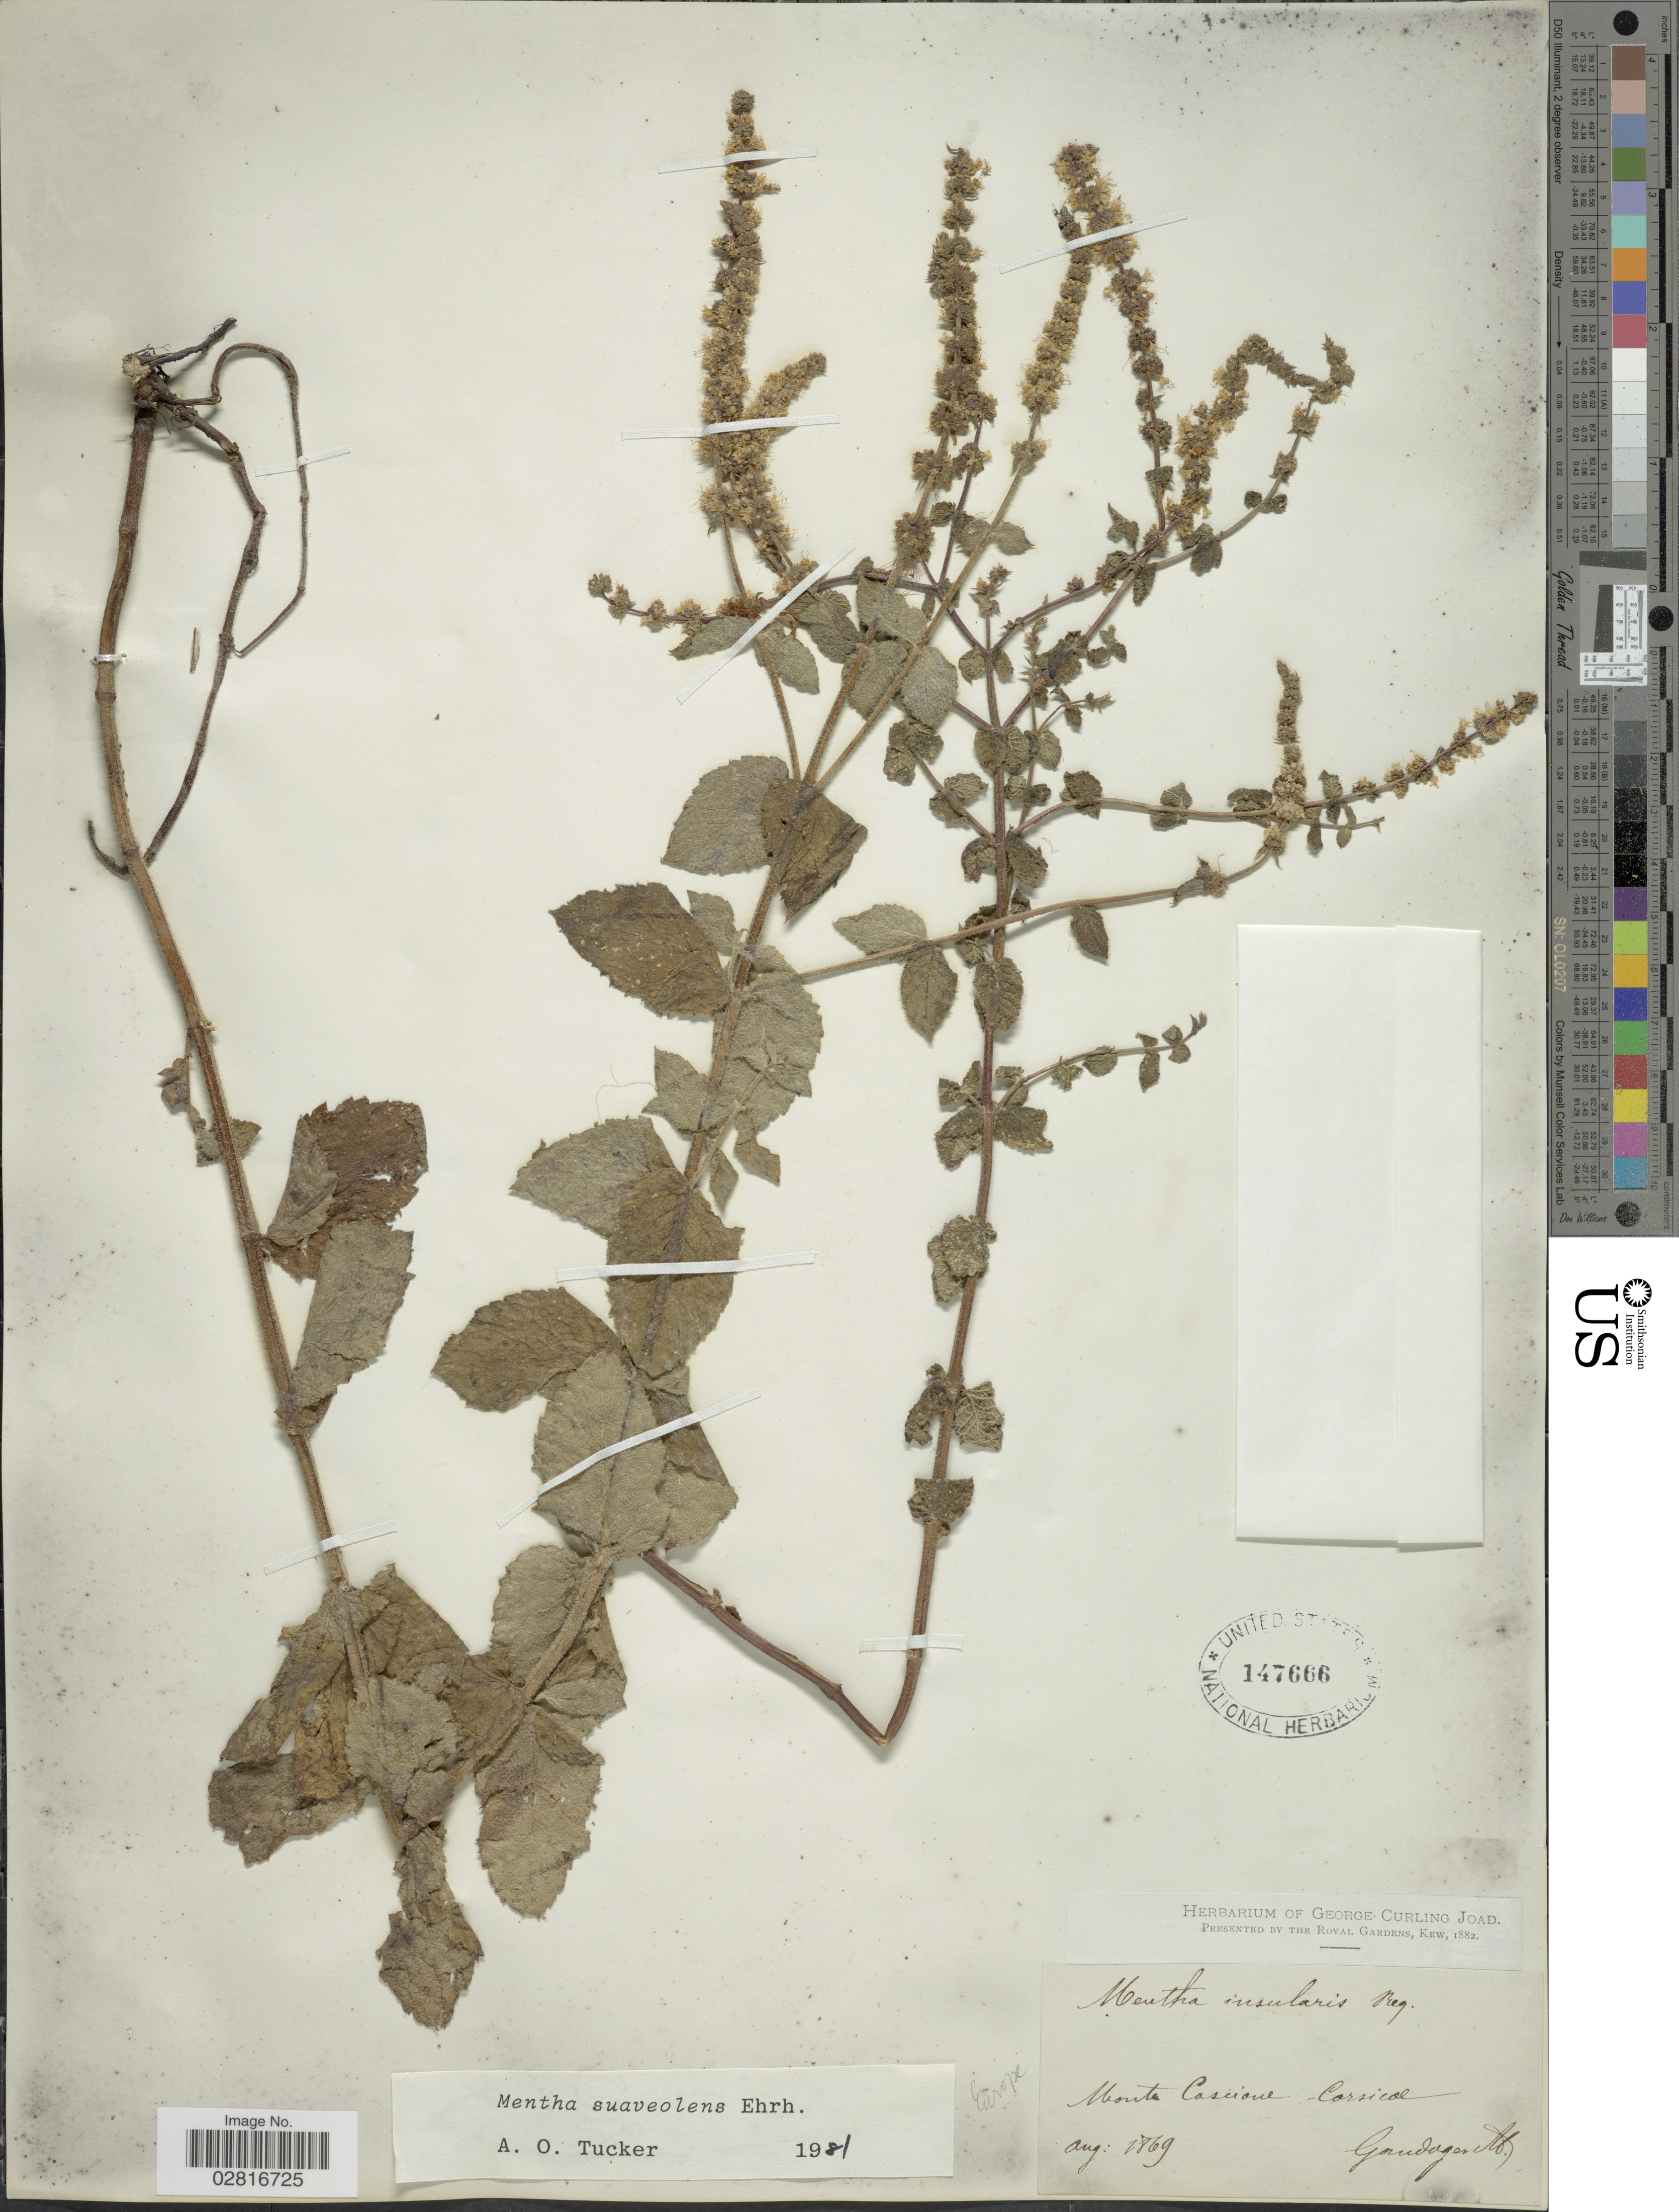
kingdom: Plantae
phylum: Tracheophyta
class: Magnoliopsida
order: Lamiales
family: Lamiaceae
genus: Mentha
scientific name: Mentha suaveolens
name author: Ehrh.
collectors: M. Gandoger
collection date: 1869-08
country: France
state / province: Corsica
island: Corse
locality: Europe. Monte Cascione. Corsicae.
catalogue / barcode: US 147666